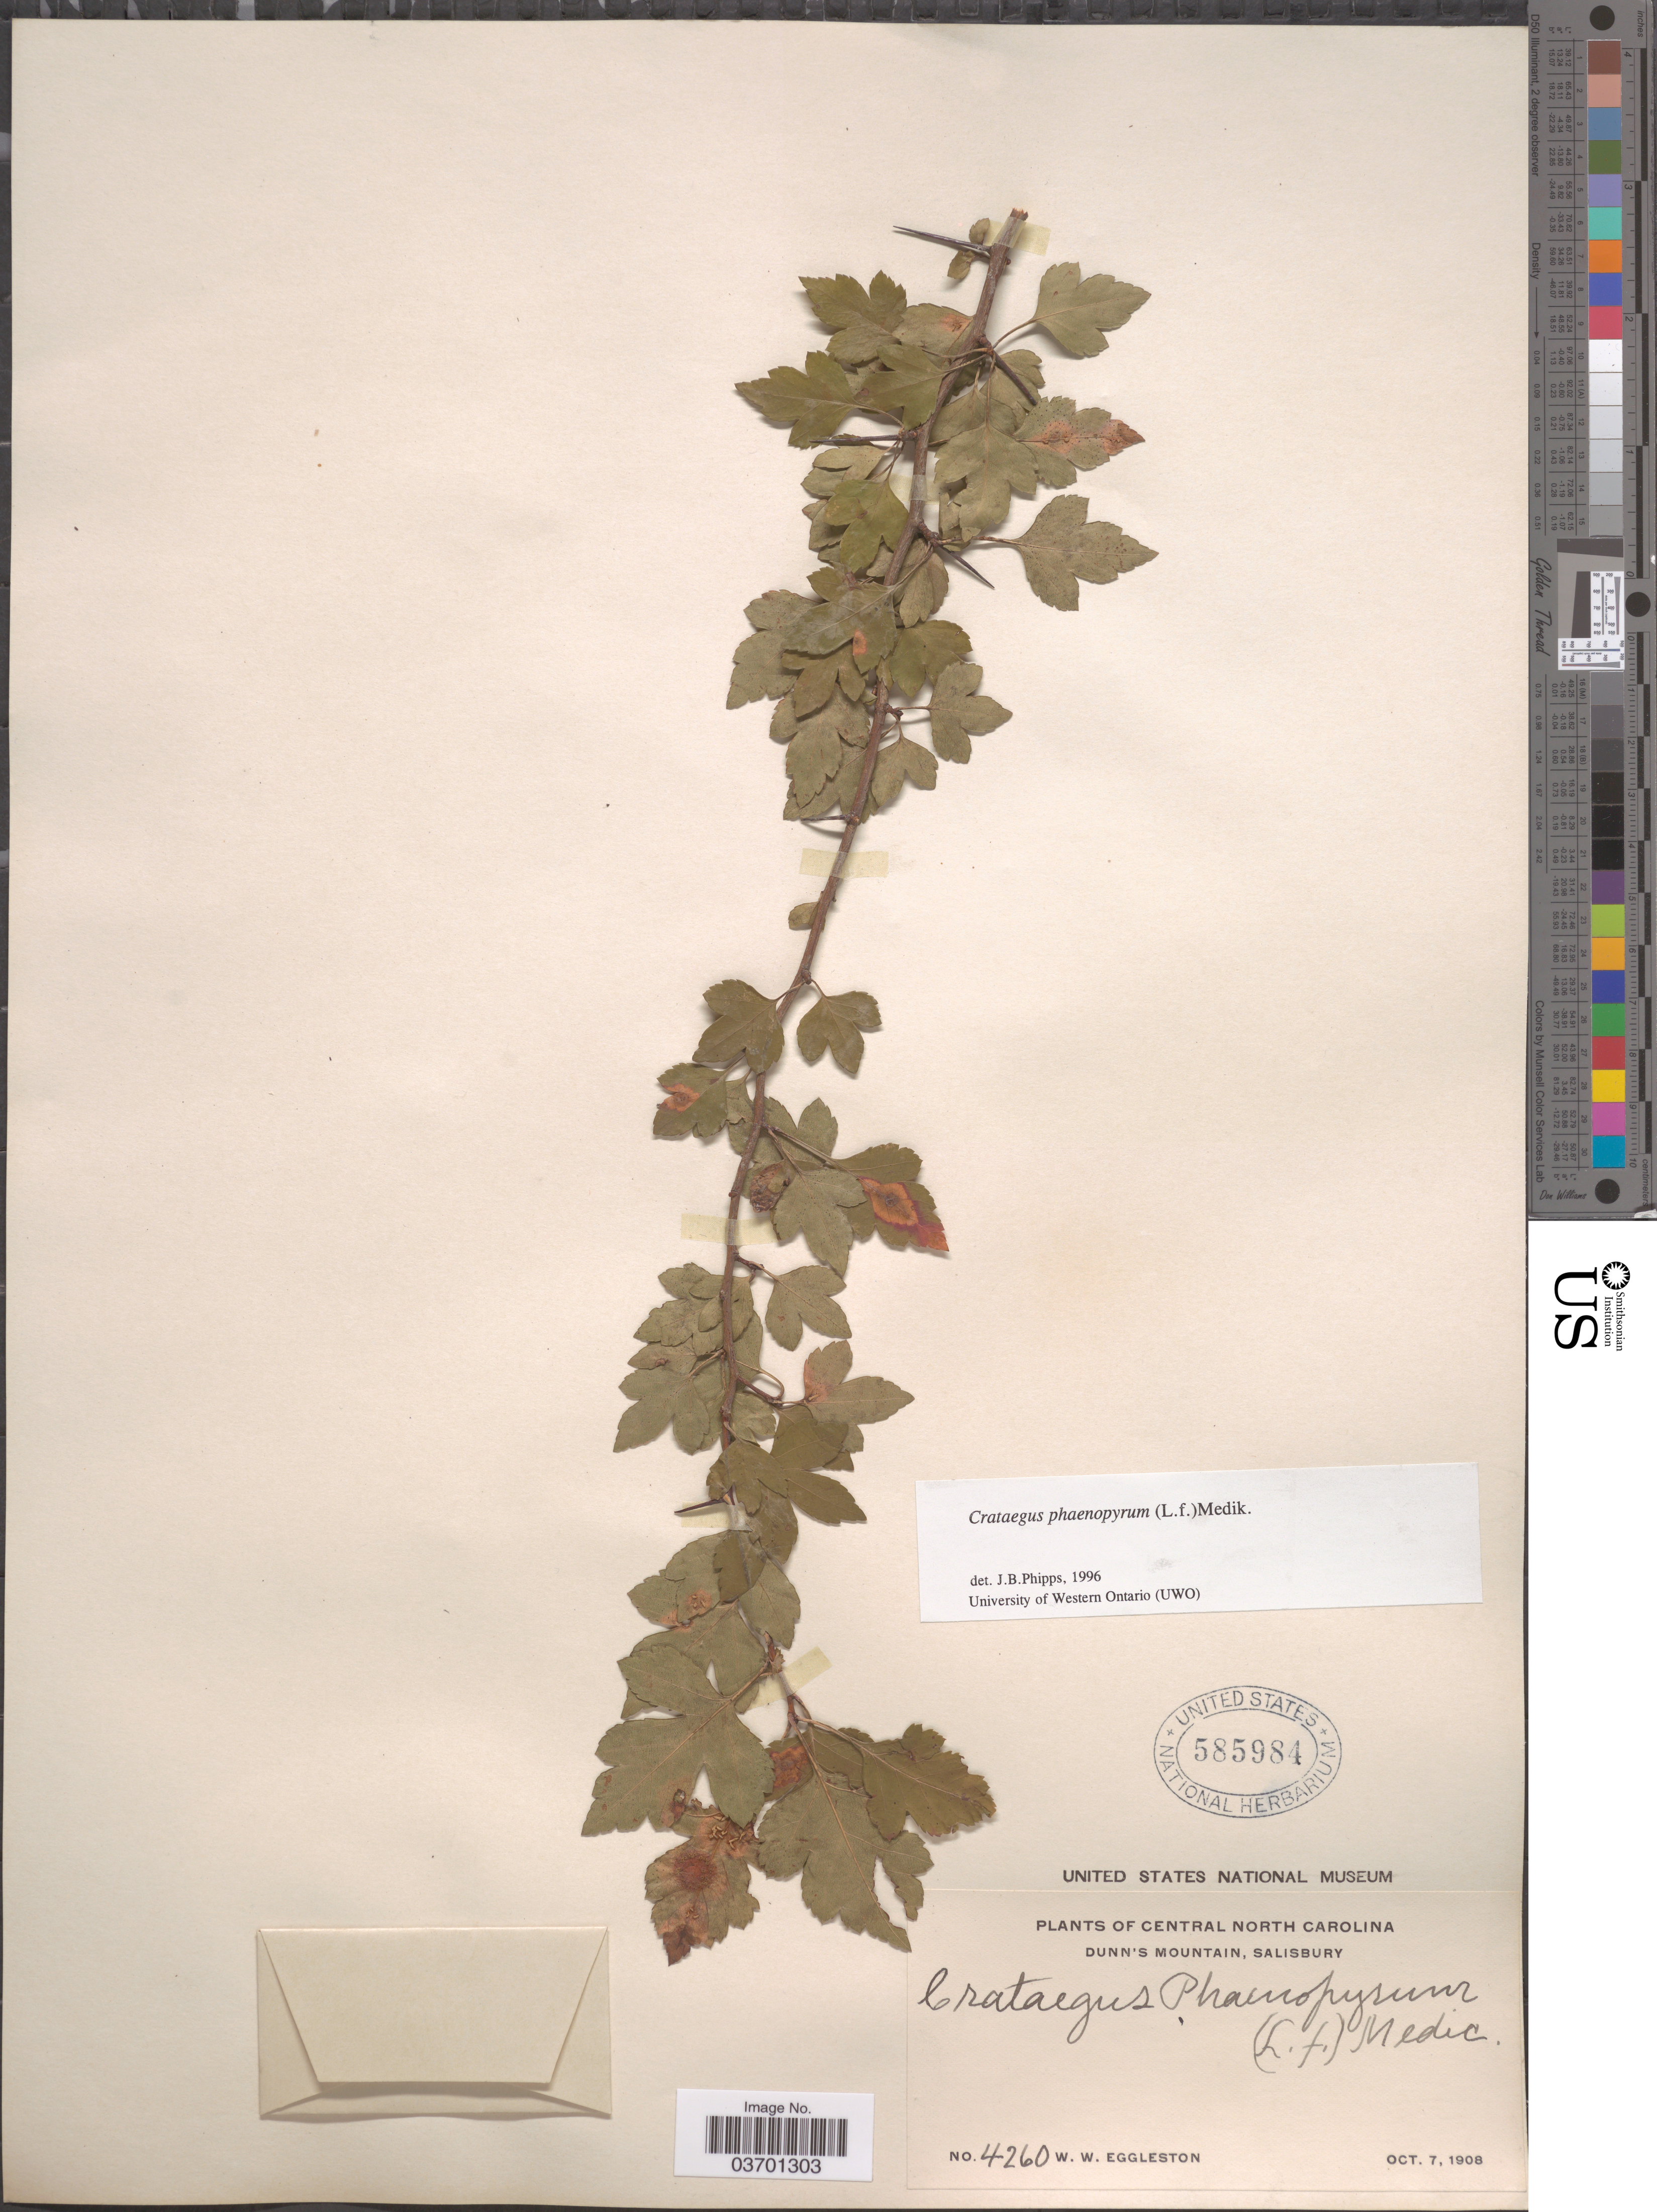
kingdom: Plantae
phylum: Tracheophyta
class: Magnoliopsida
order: Rosales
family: Rosaceae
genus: Crataegus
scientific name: Crataegus phaenopyrum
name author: (L. f.) Medik.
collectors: W. W. Eggleston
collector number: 4260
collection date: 1908-10-07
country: United States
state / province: North Carolina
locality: Central North Carolina. Dunn's Mountain, Salisbury.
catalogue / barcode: US 585984